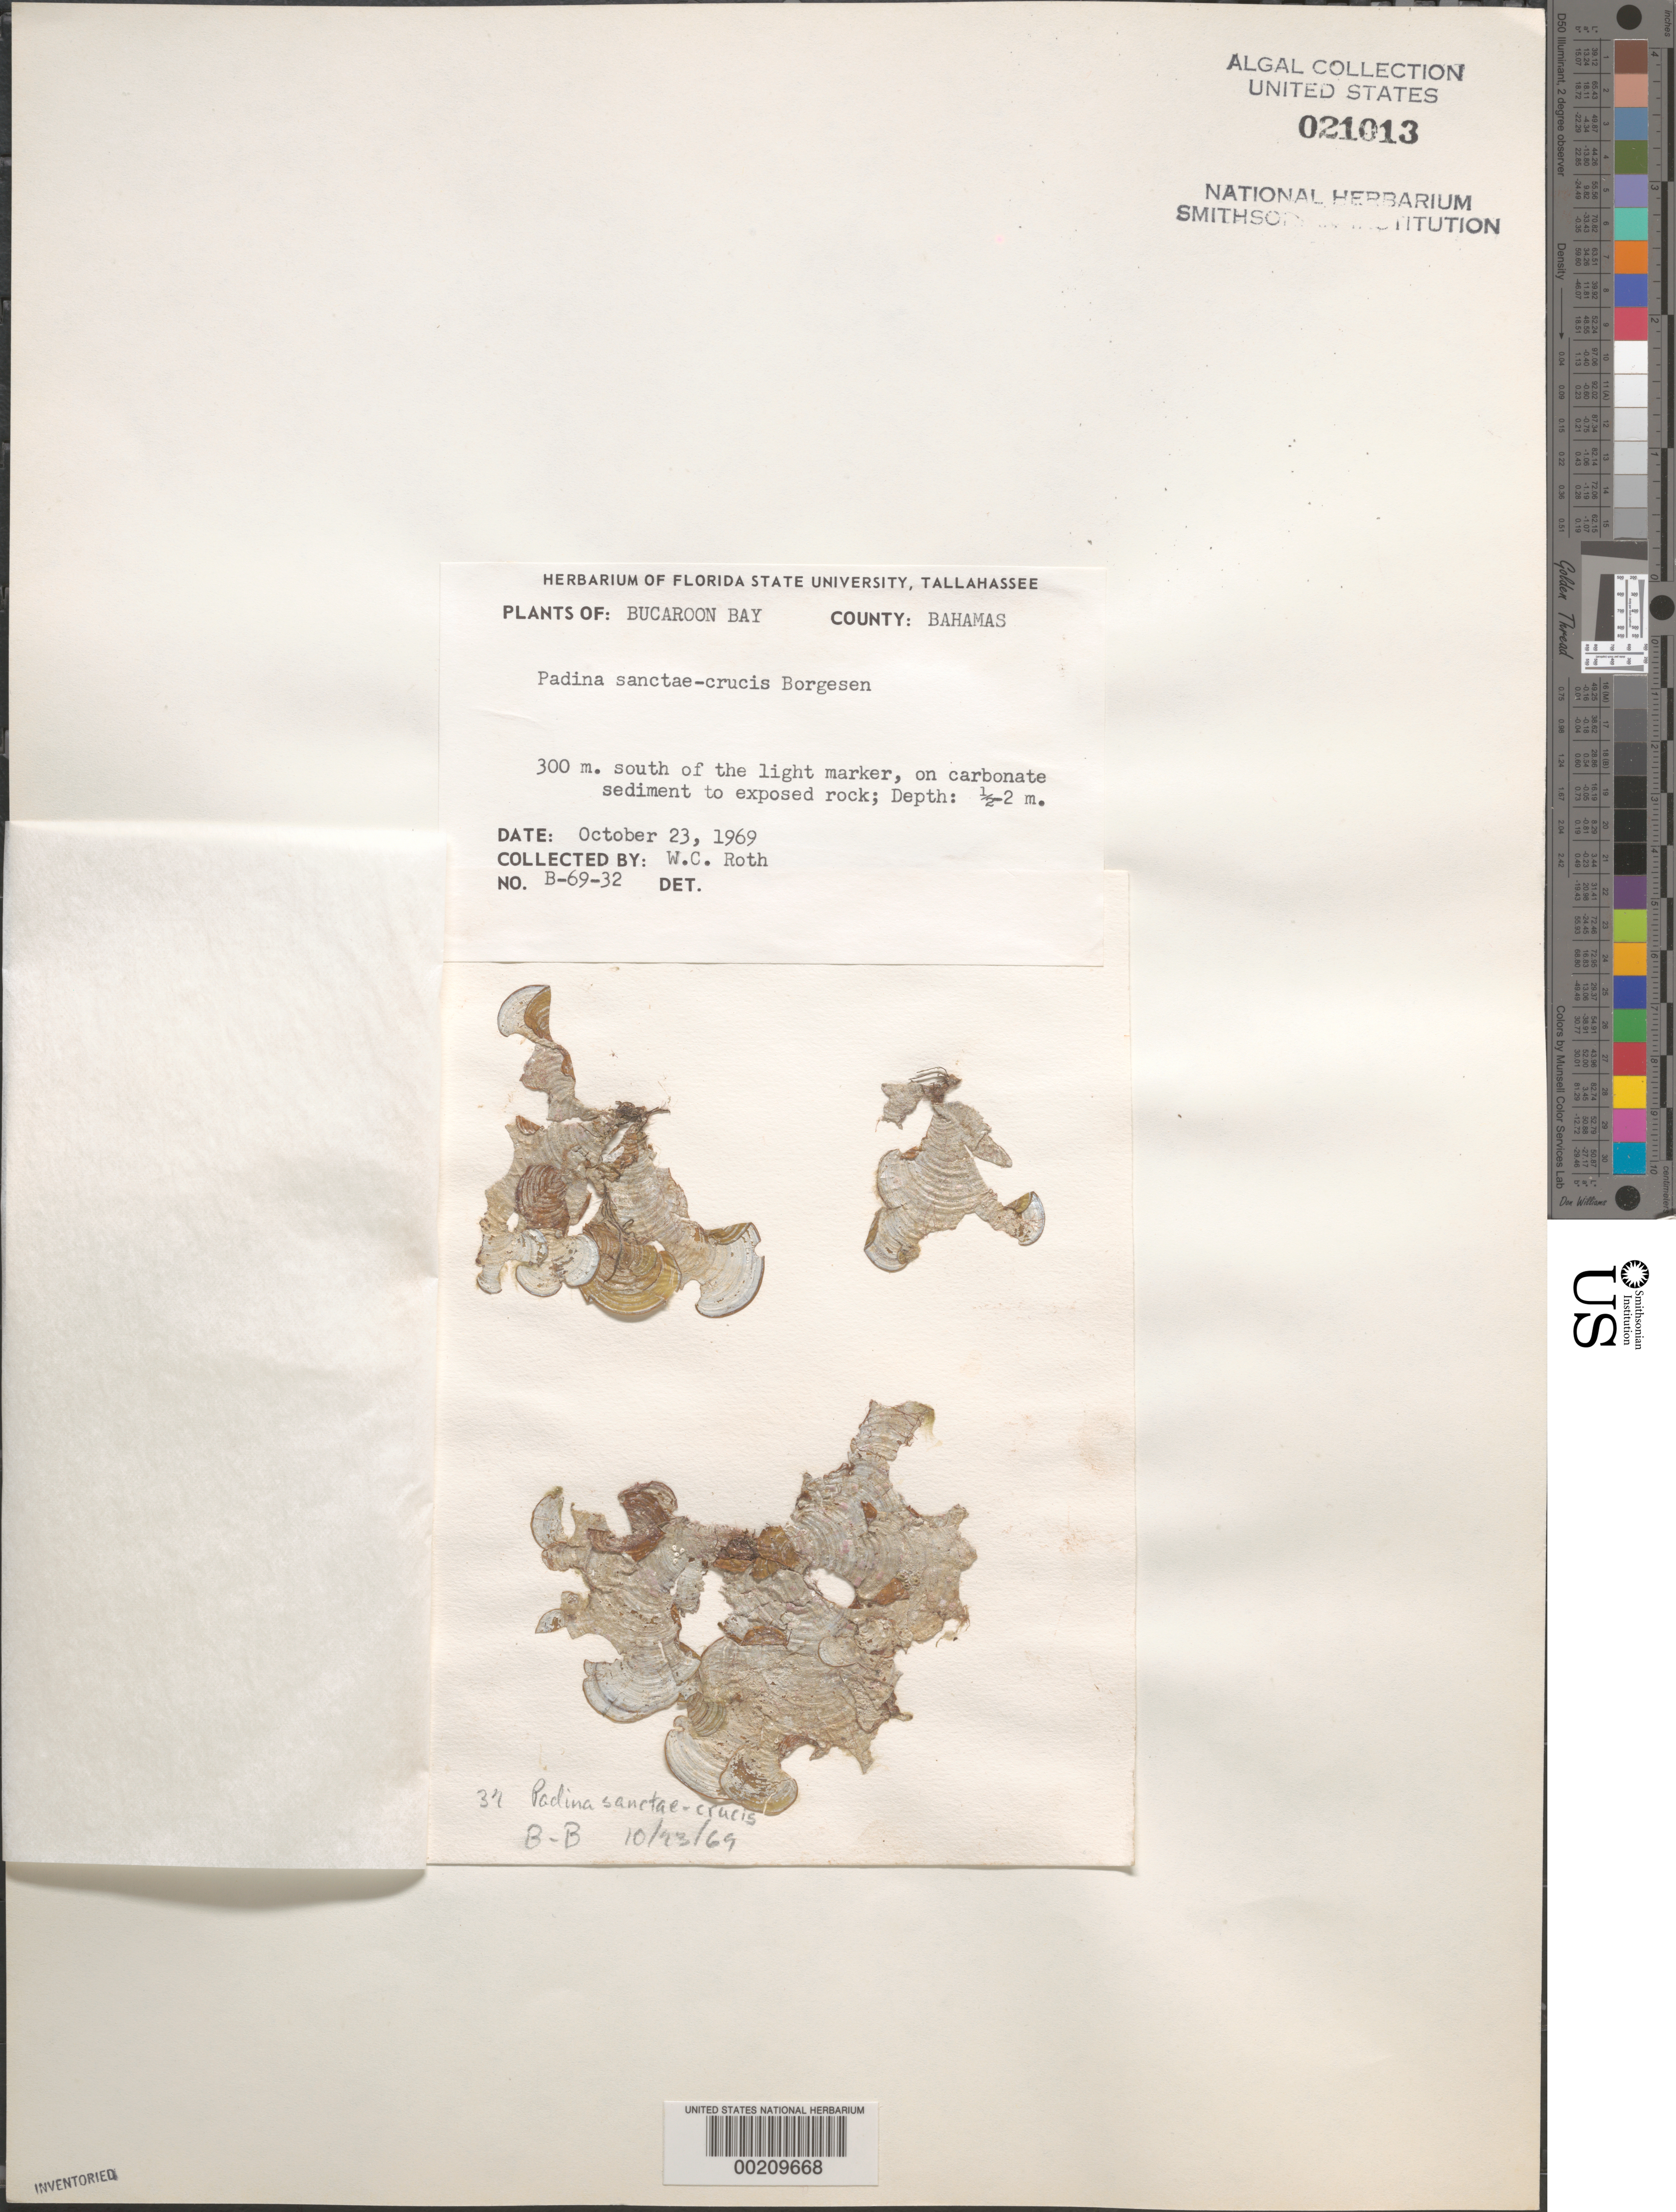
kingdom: Chromista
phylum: Ochrophyta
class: Phaeophyceae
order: Dictyotales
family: Dictyotaceae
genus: Padina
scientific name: Padina sanctae-crucis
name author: Børgesen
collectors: W. C. Roth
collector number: B-69-32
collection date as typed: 23 Oct 1969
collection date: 1969-10-23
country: Bahamas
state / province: Abaco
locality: Buckaroon bay, great abaco island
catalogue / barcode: US 21013